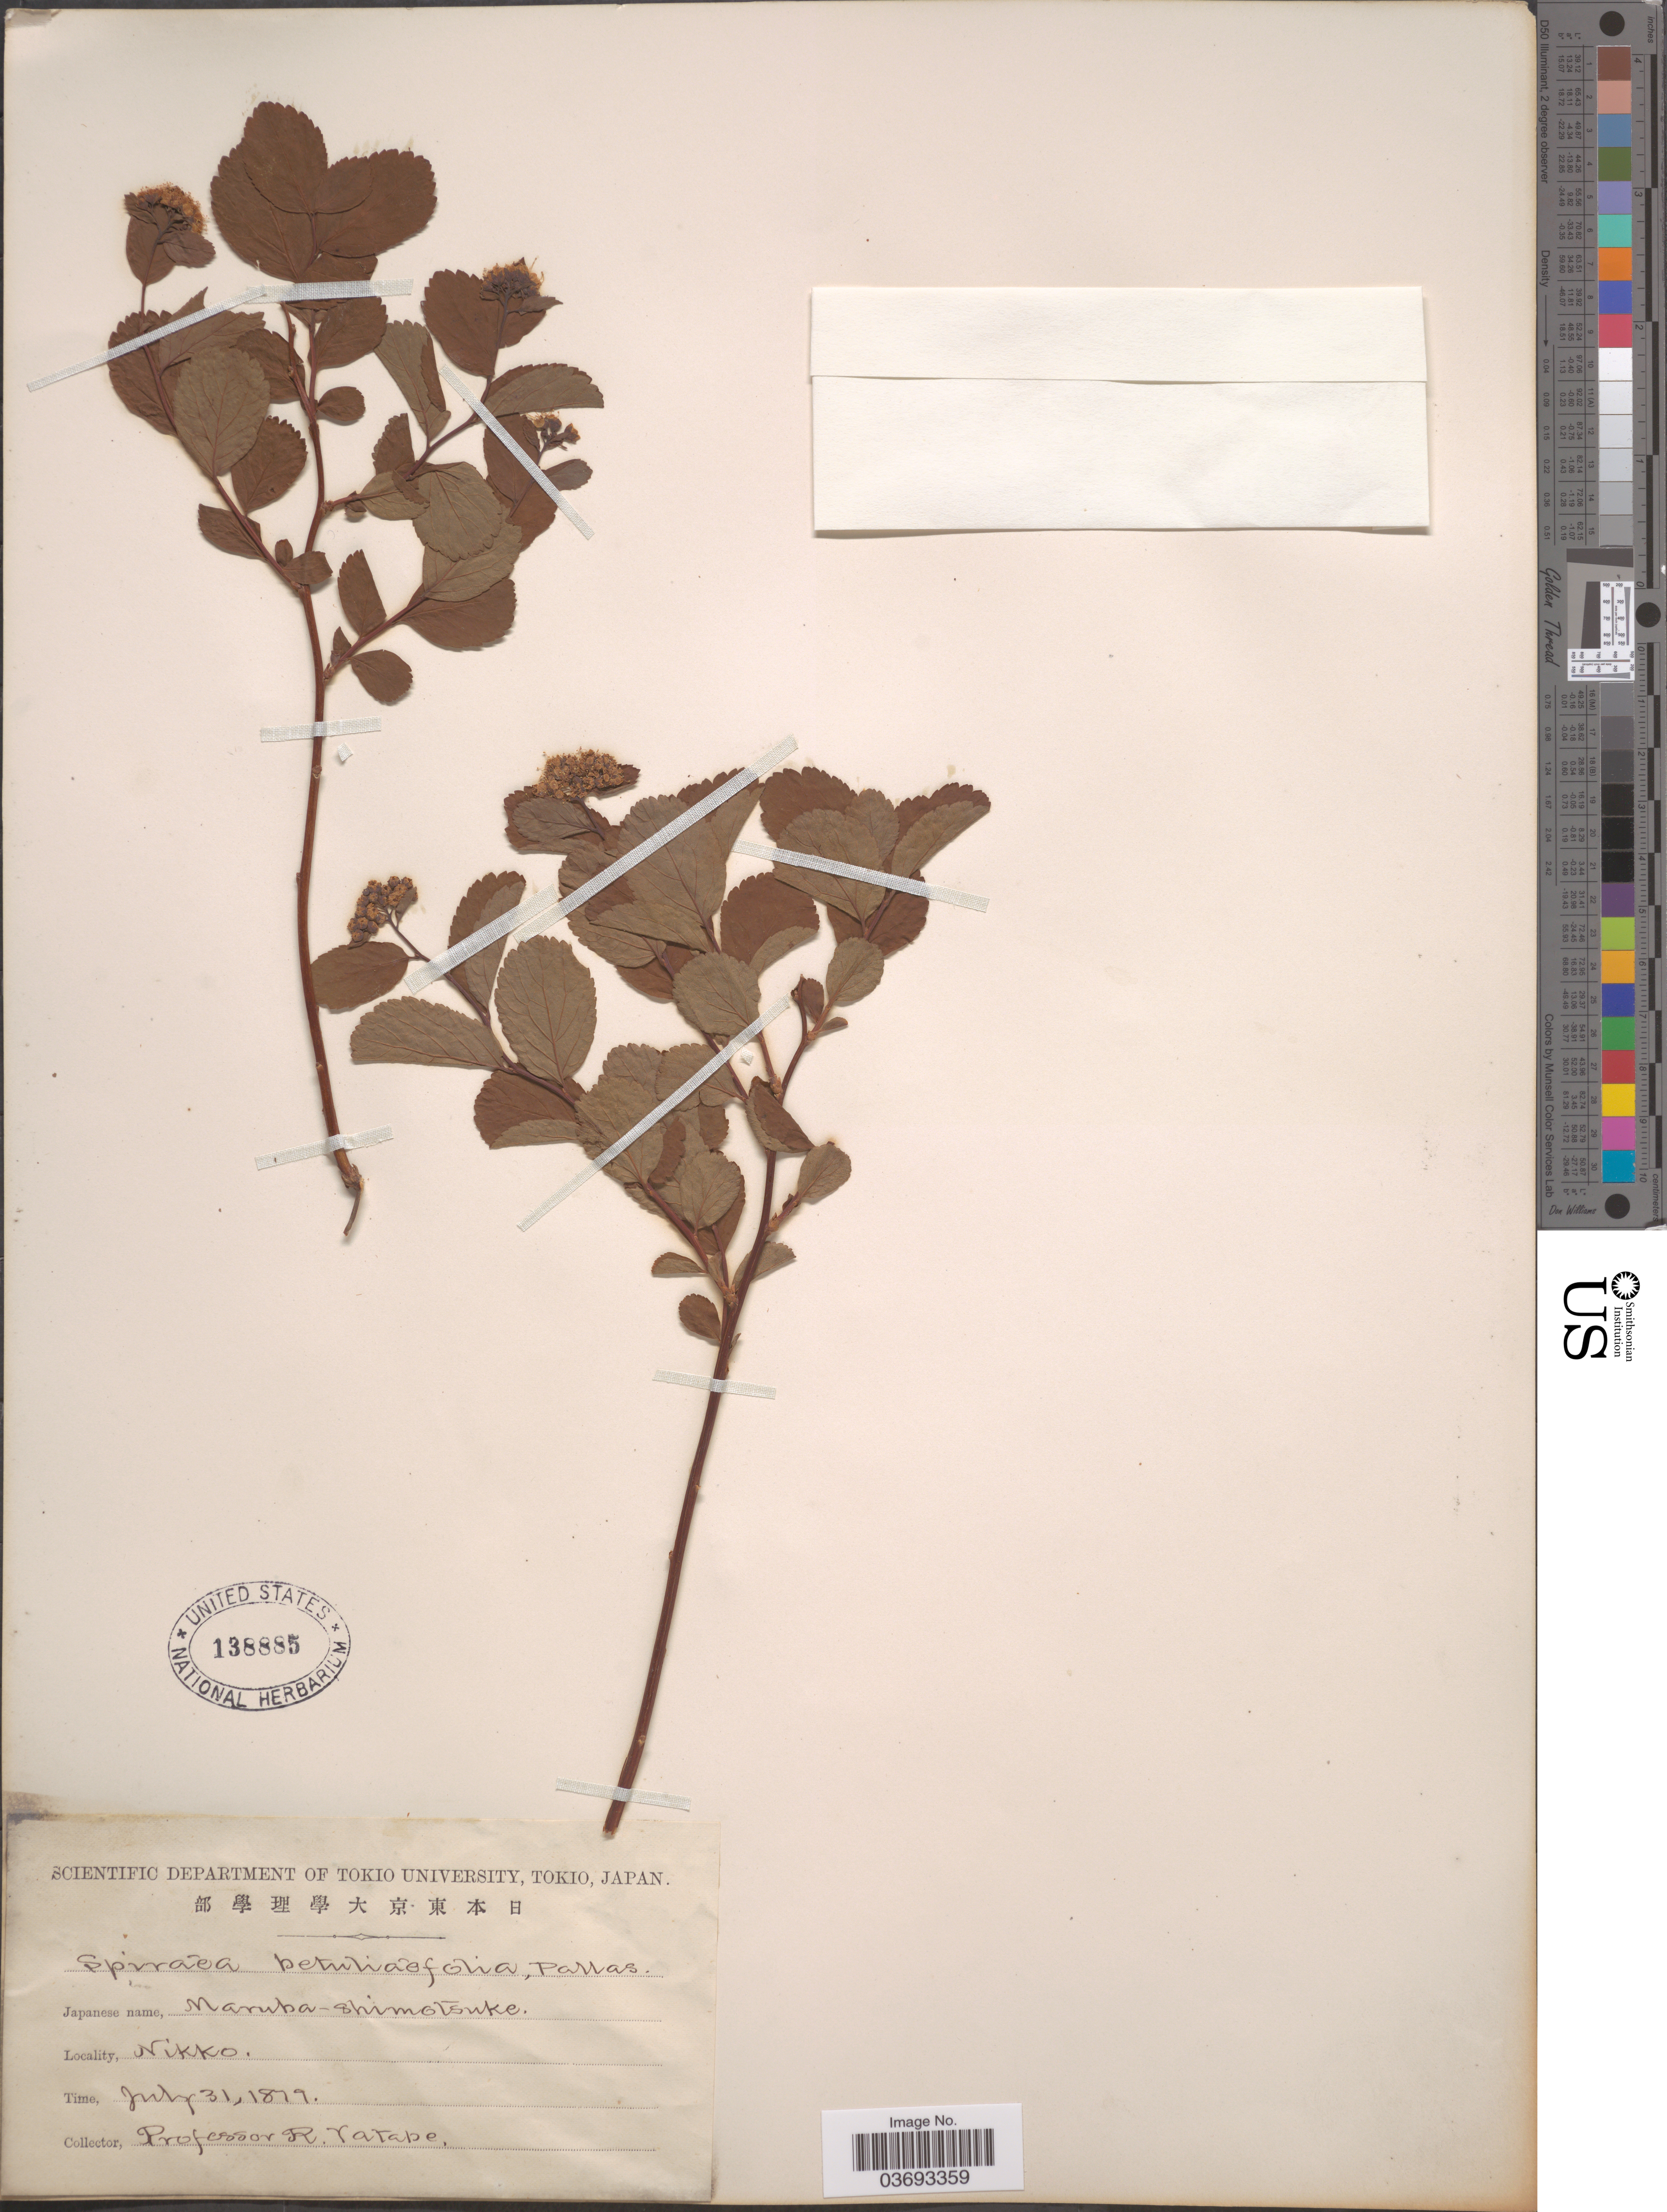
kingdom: Plantae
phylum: Tracheophyta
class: Magnoliopsida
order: Rosales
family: Rosaceae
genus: Spiraea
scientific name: Spiraea betulifolia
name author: Pall.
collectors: R. Yatabe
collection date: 1879-07-31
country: Japan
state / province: Tokyo, Federal City of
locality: Nikko.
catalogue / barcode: US 138885